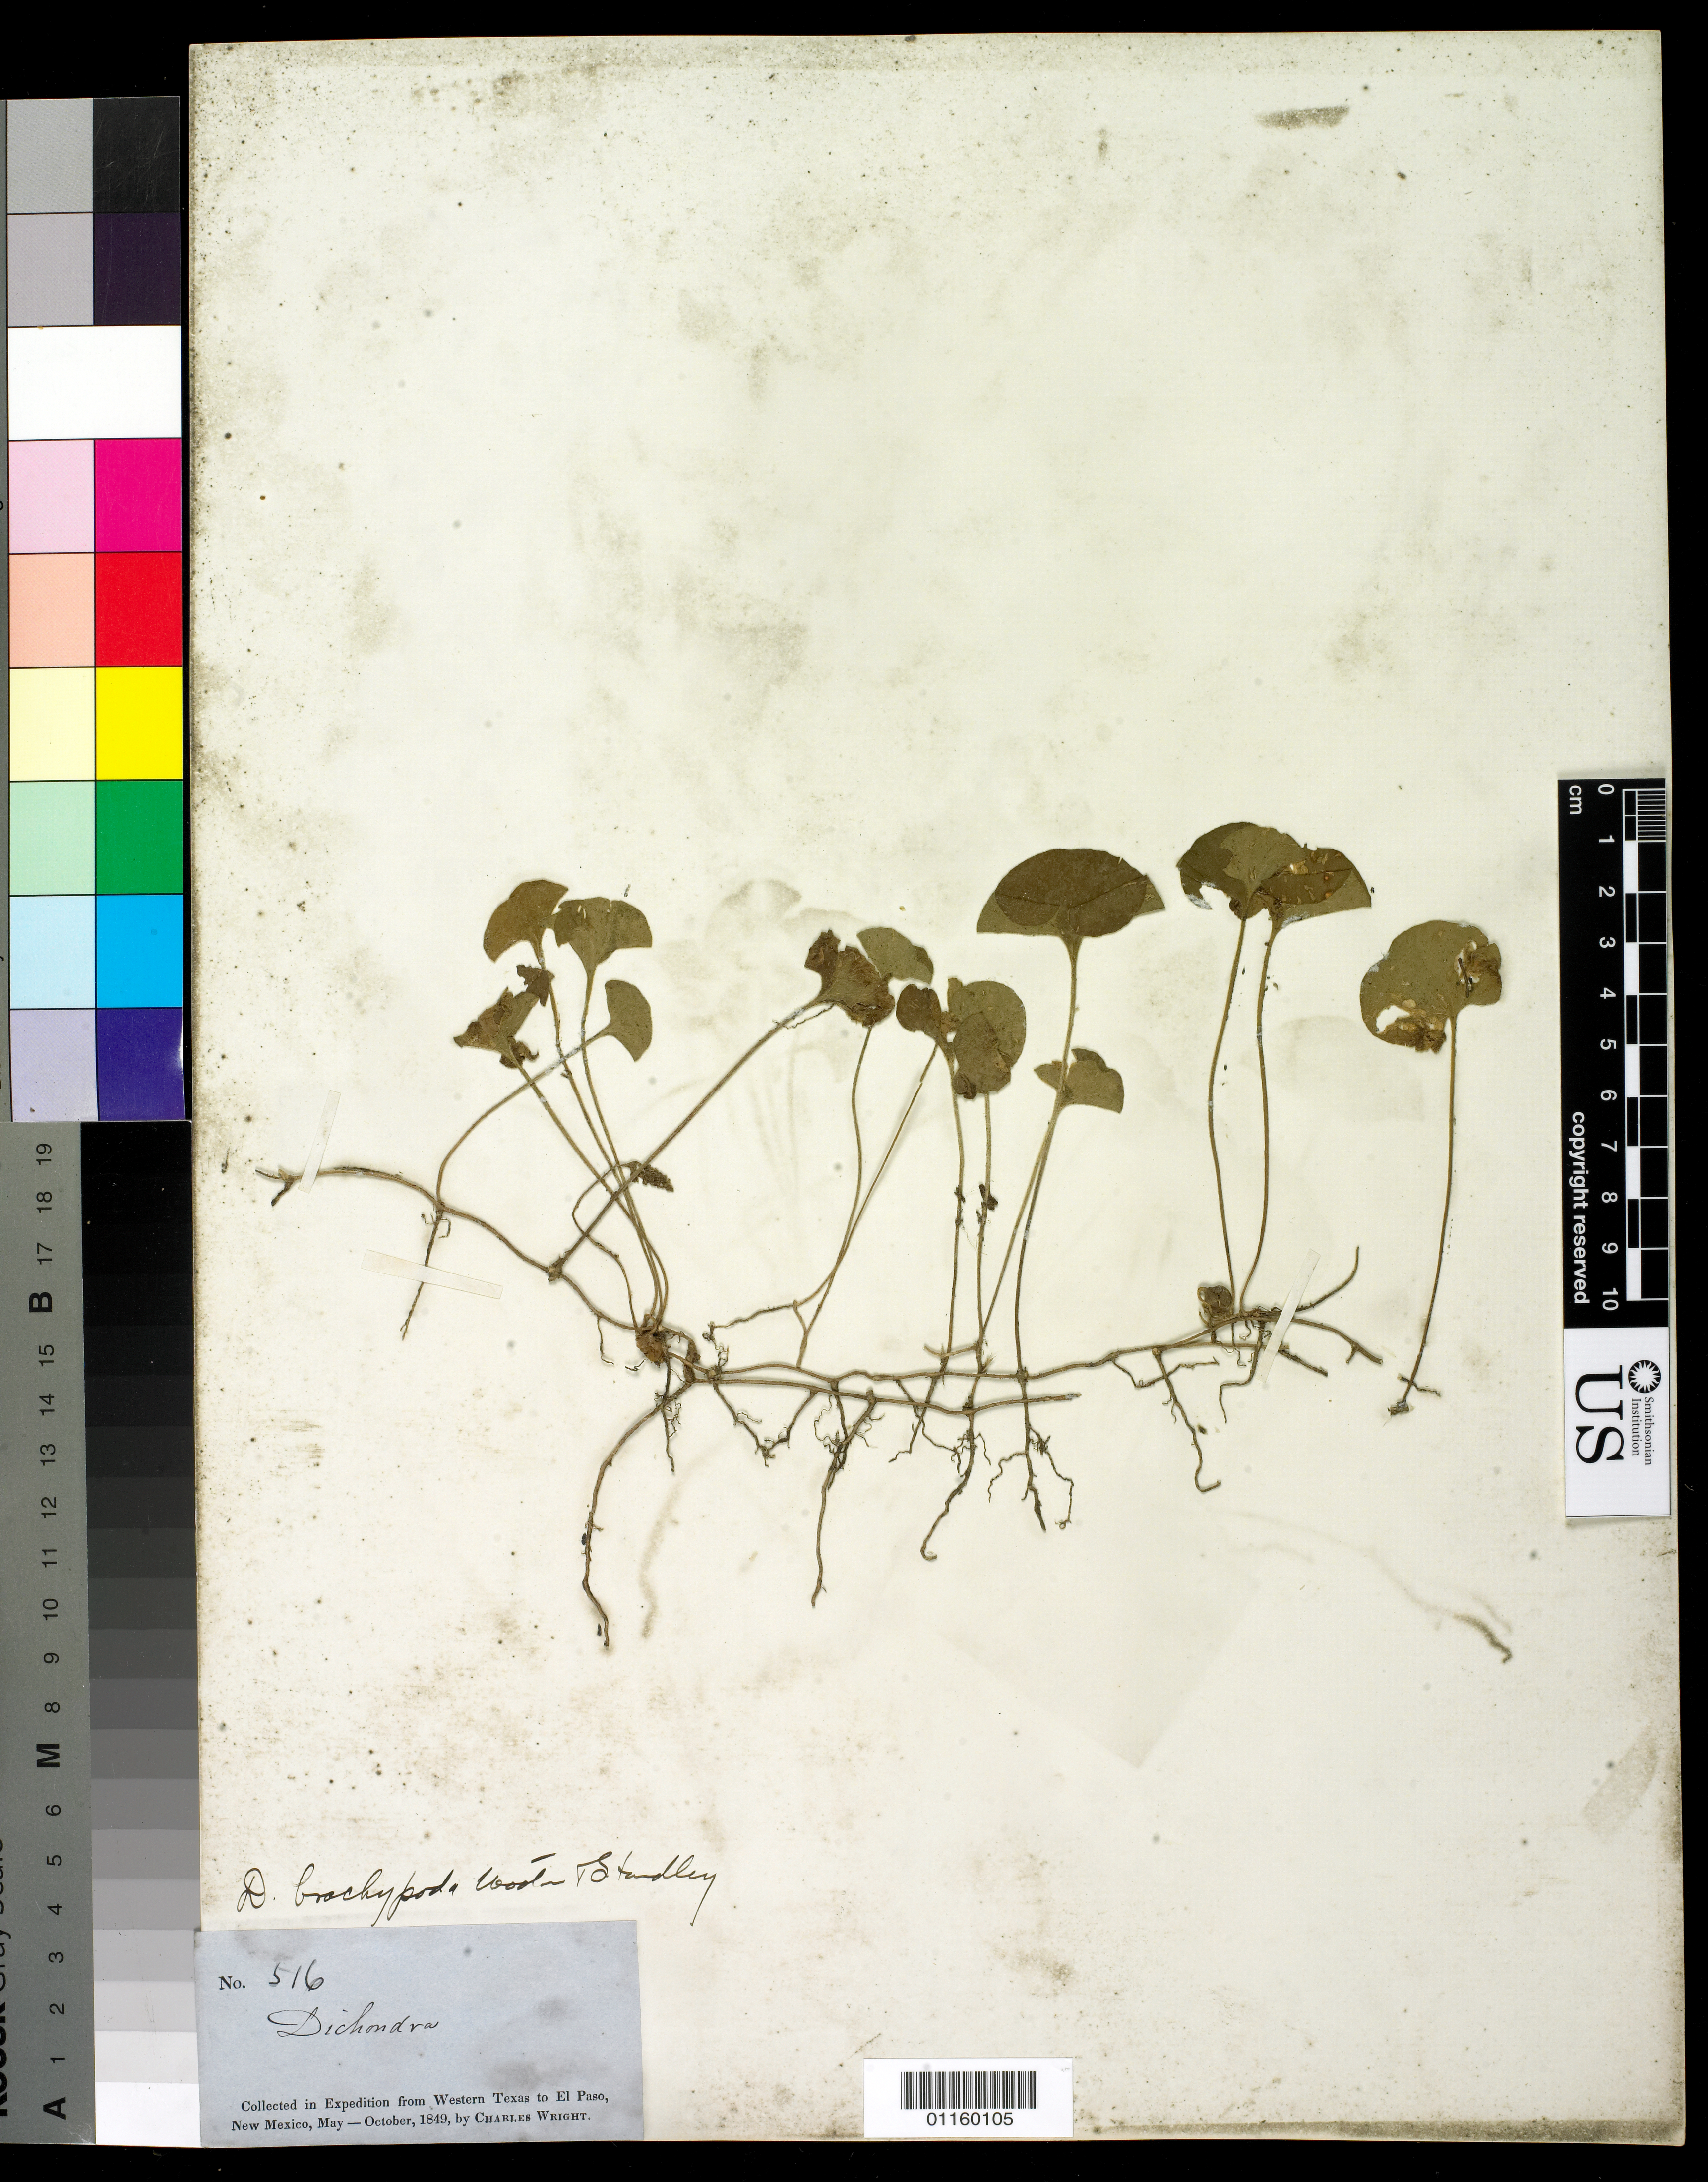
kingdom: Plantae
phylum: Tracheophyta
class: Magnoliopsida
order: Solanales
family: Convolvulaceae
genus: Dichondra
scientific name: Dichondra brachypoda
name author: Wooton & Standl.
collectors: Wright, --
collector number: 516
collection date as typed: May 1849 to -- Oct 1849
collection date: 1849-05/1849-10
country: United States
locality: from Western Texas to El Paso, New Mexico